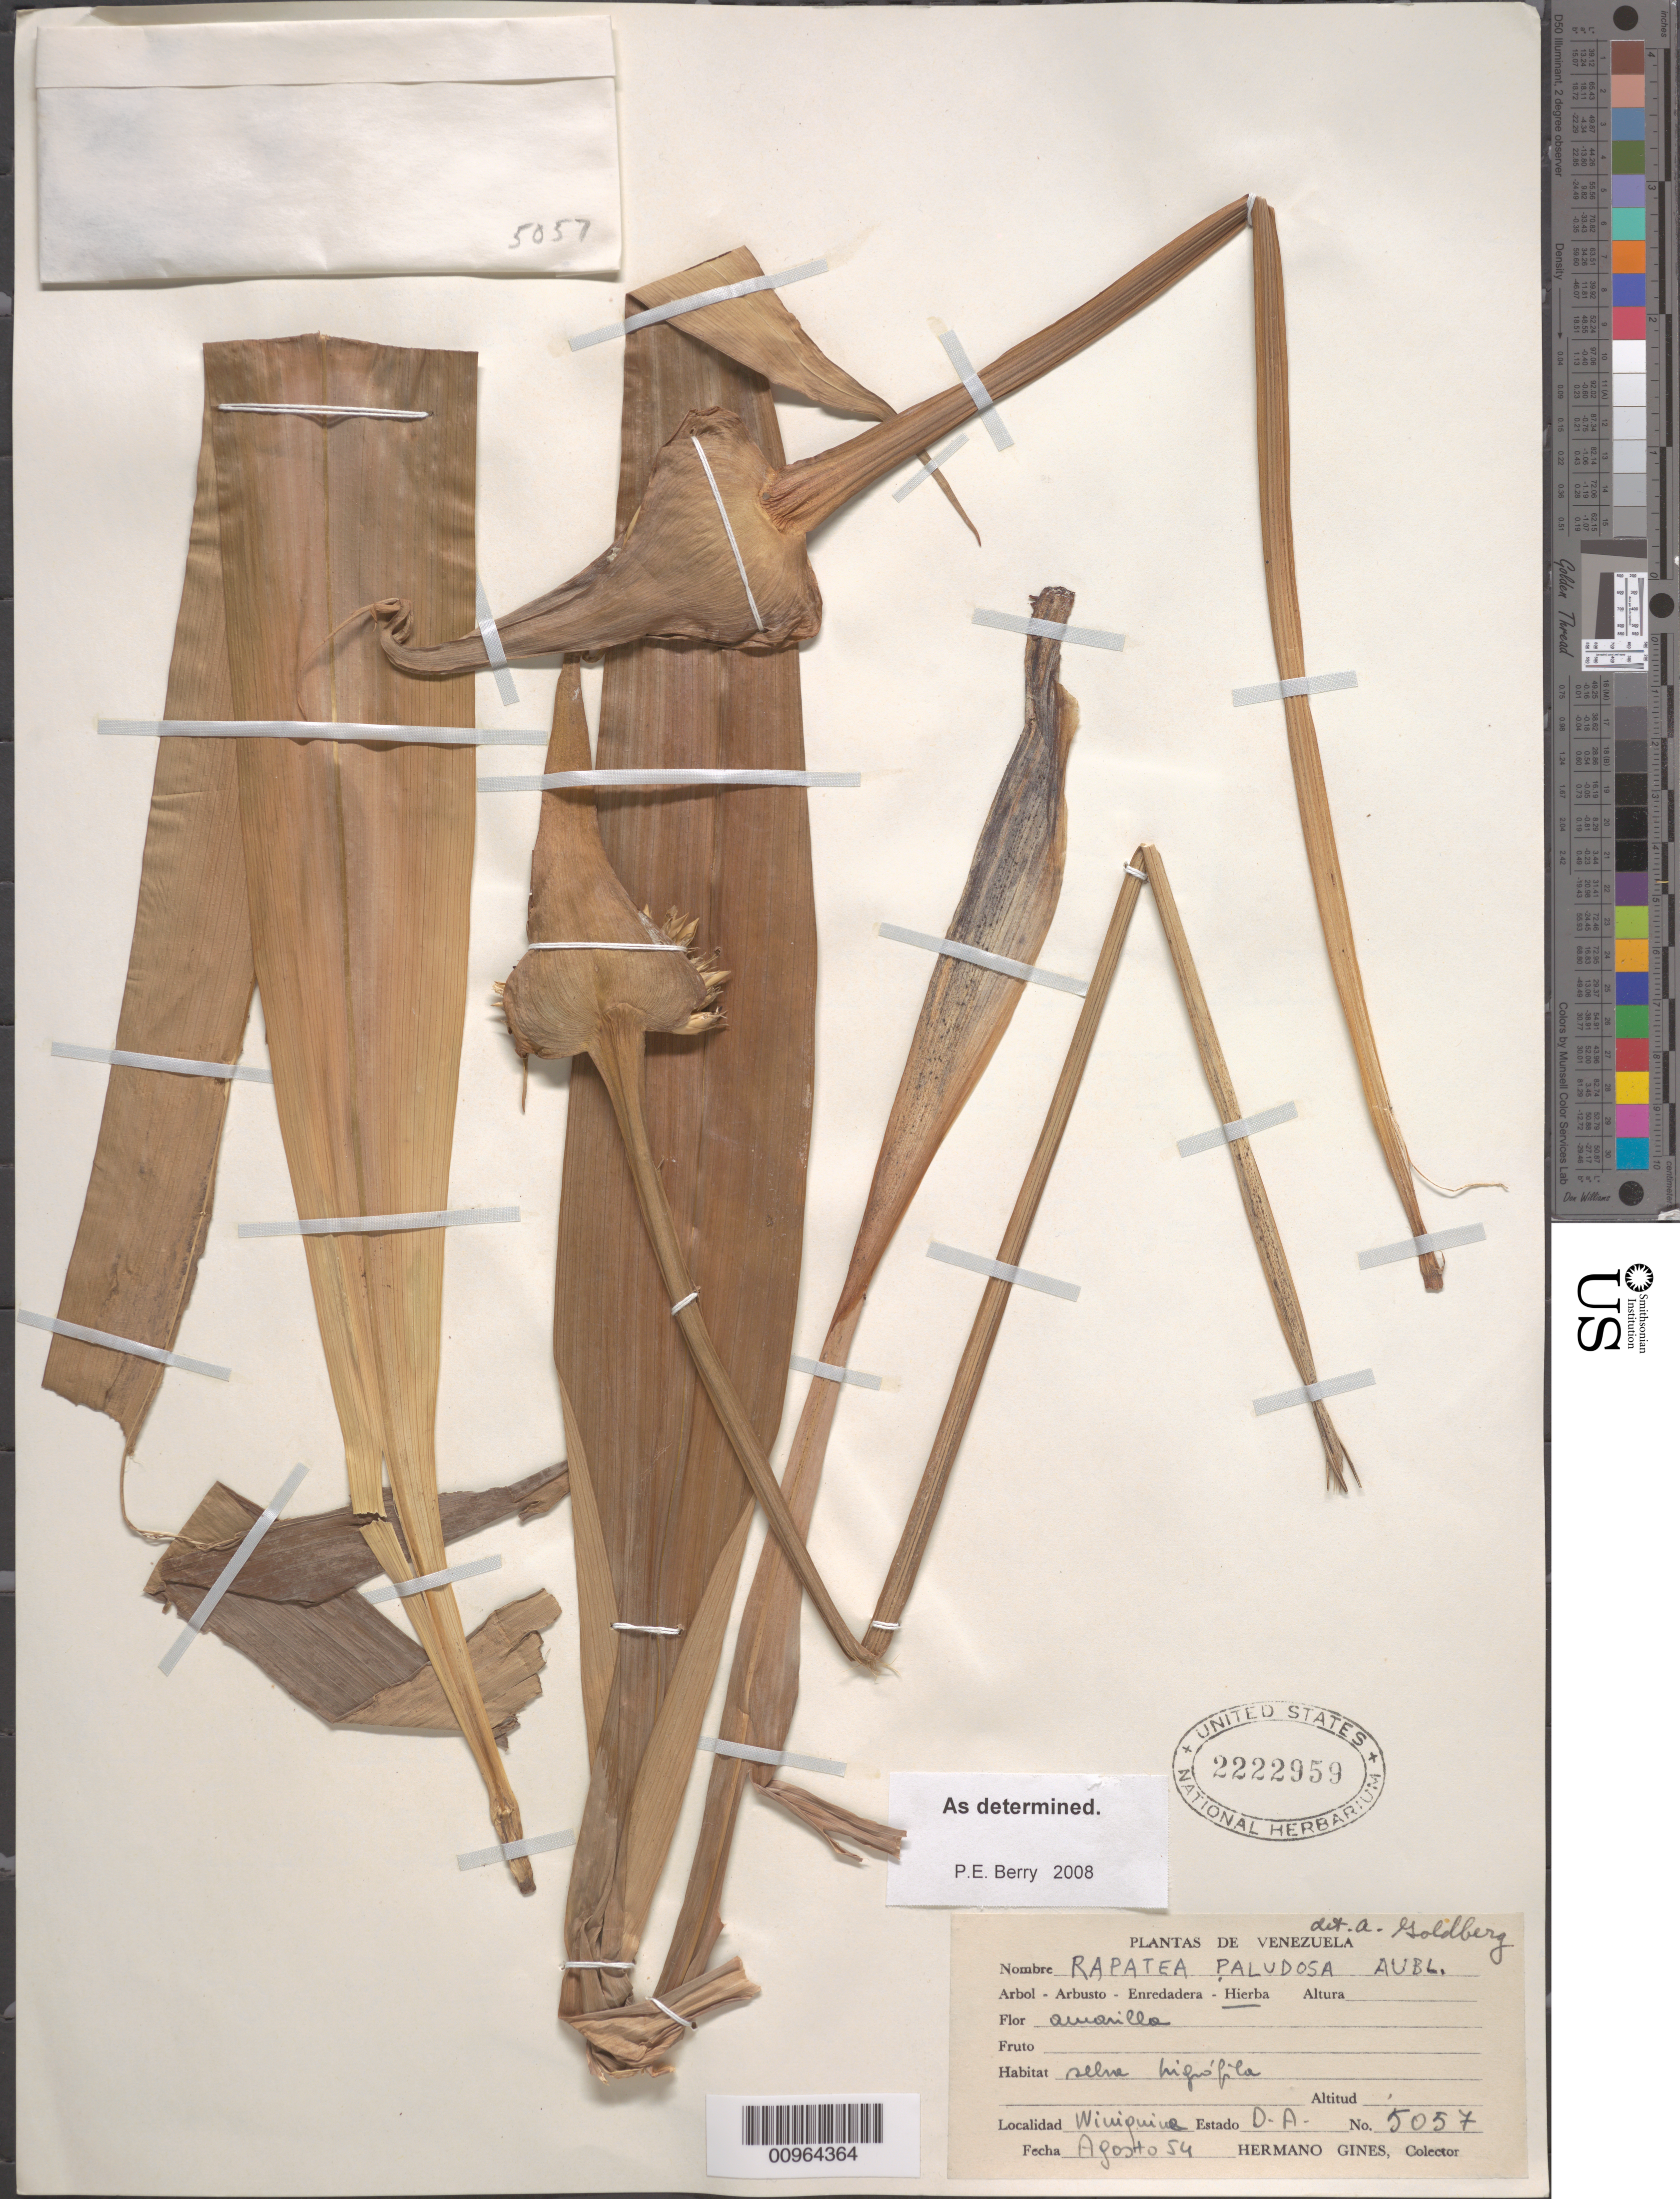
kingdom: Plantae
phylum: Tracheophyta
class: Liliopsida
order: Poales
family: Rapateaceae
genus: Rapatea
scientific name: Rapatea paludosa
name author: Aubl.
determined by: Berry, P. E., (WIS), University of Wisconsin - Madison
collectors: H. Gines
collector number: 5057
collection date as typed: Aug-54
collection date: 1954-08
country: Venezuela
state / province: Delta Amacuro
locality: C. Wiuiquina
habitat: Selva higrofila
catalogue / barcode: US 2222959